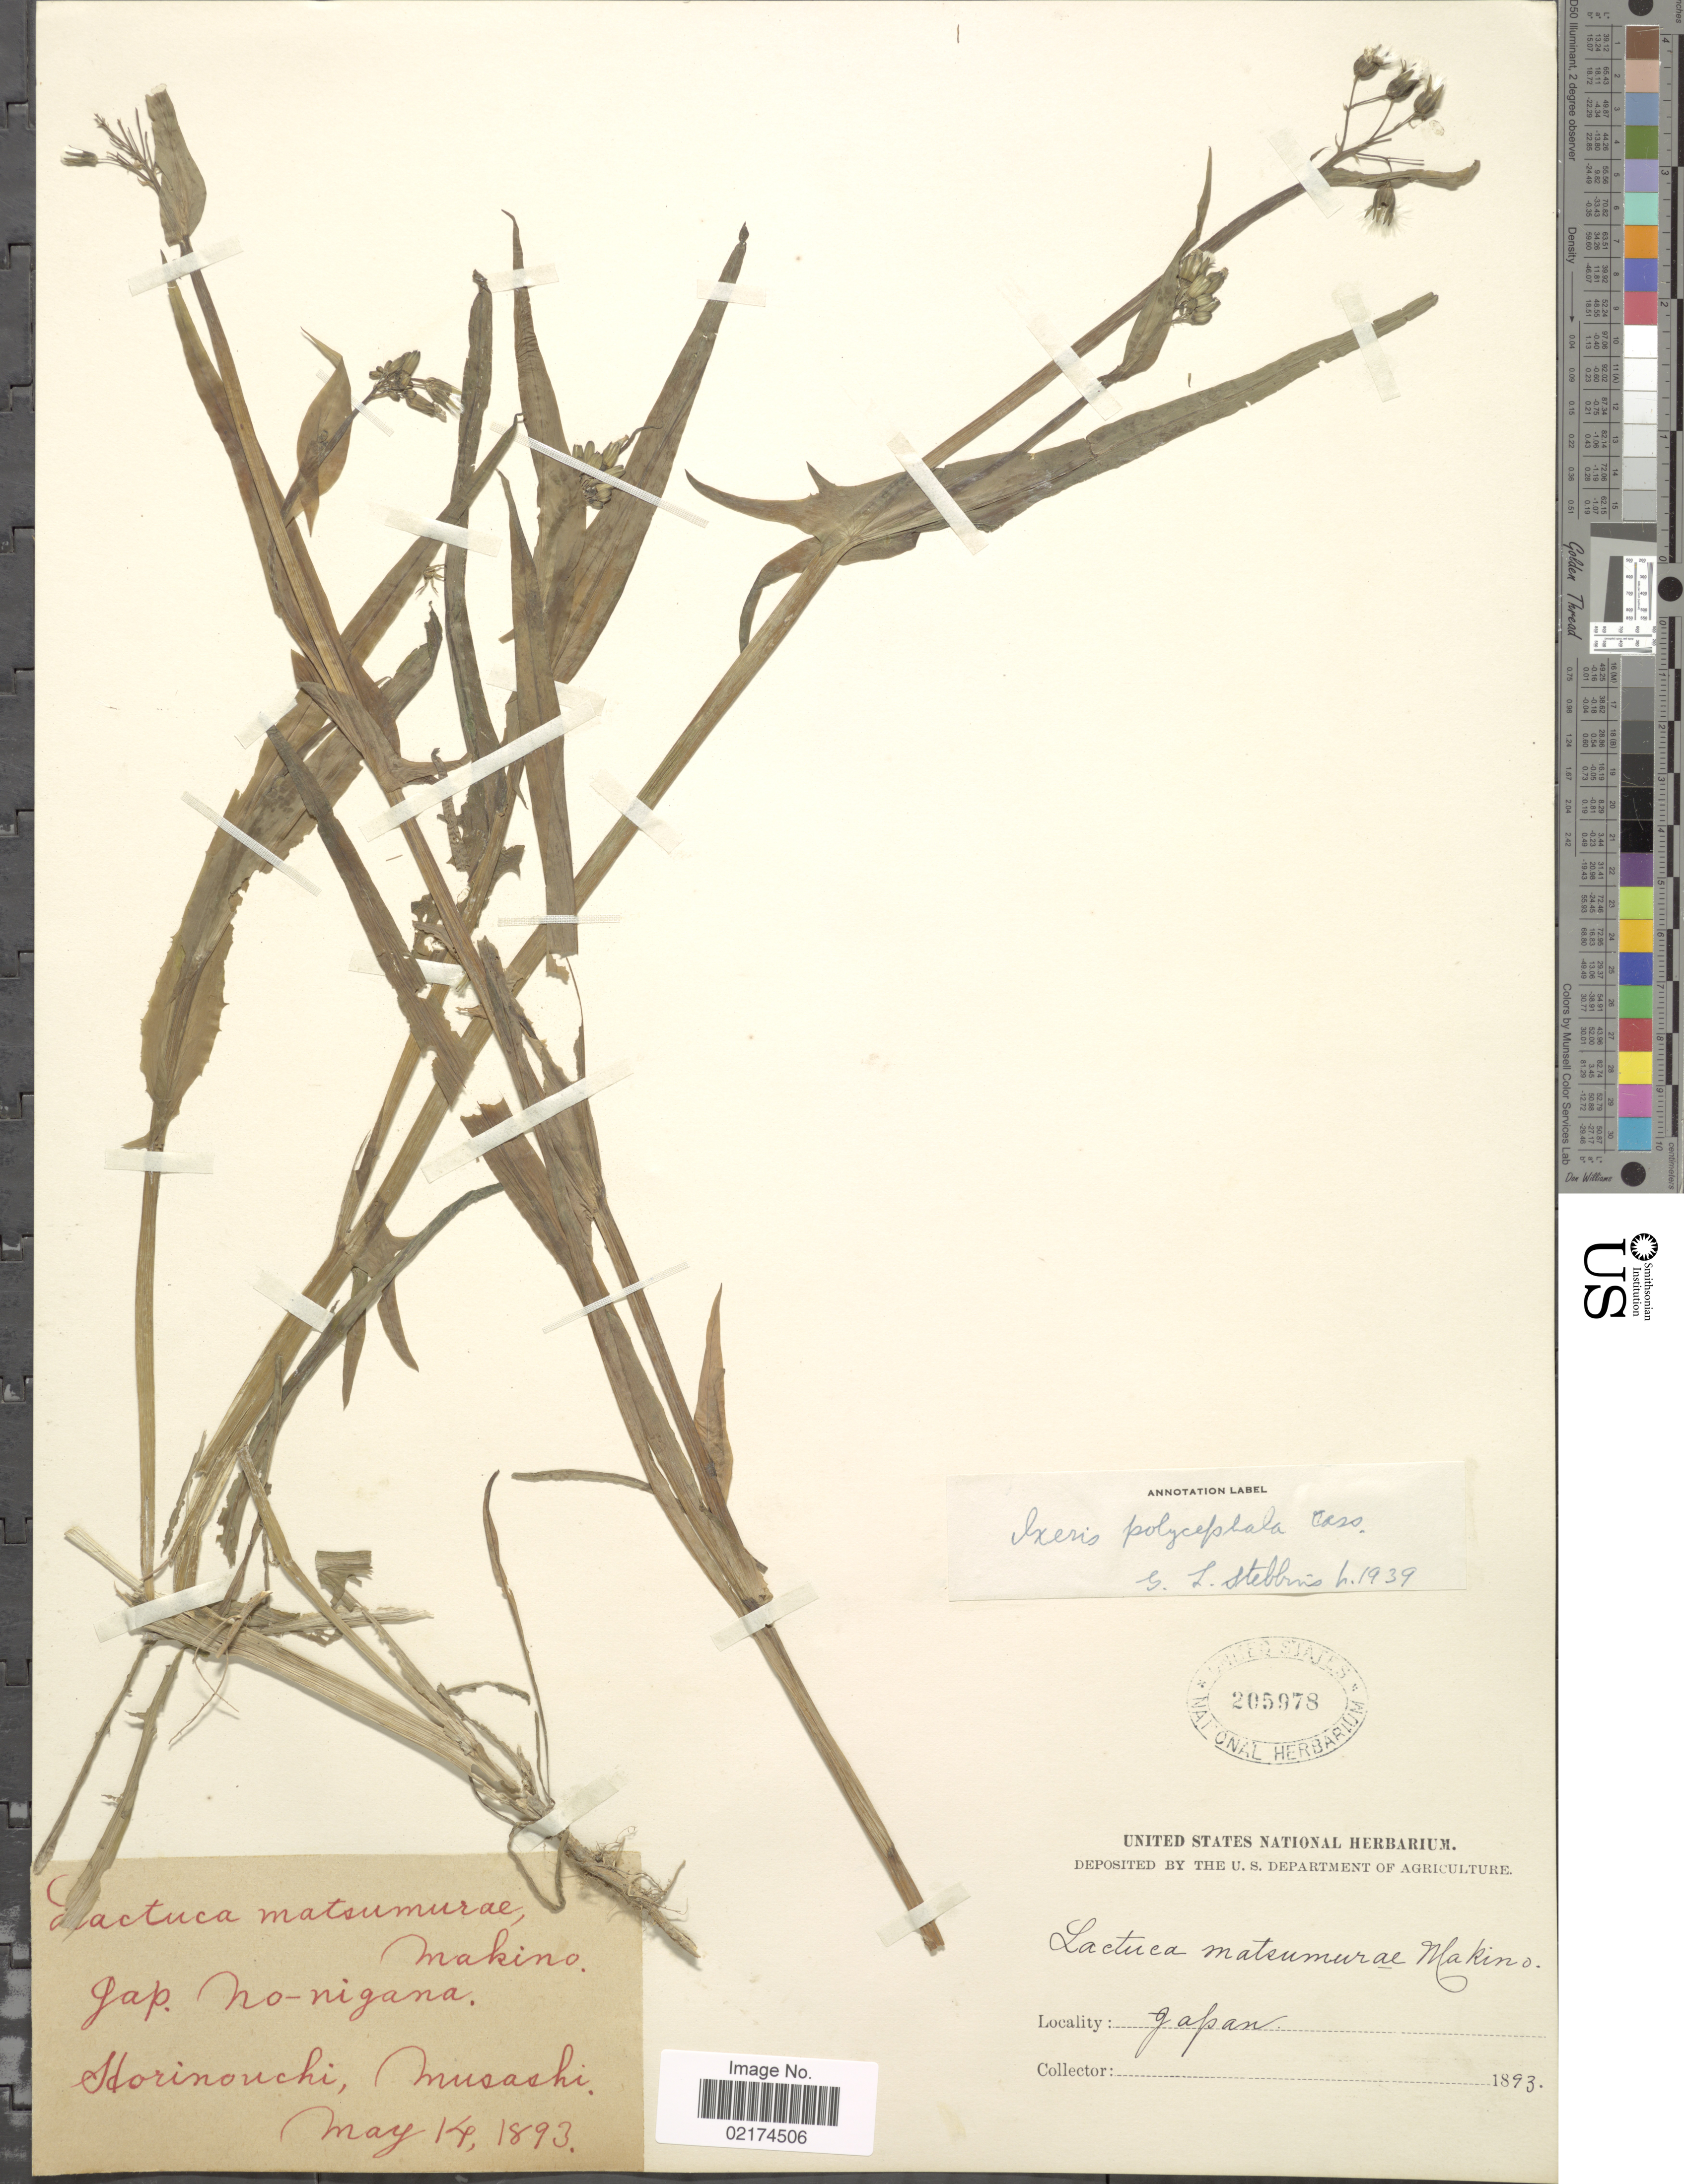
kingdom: Plantae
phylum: Tracheophyta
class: Magnoliopsida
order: Asterales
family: Asteraceae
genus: Ixeris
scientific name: Ixeris polycephala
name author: Cass. ex DC.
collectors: ex herb. United States National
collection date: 1893-05-14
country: Japan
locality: Horinouchi, Musashi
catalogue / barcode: US 205978